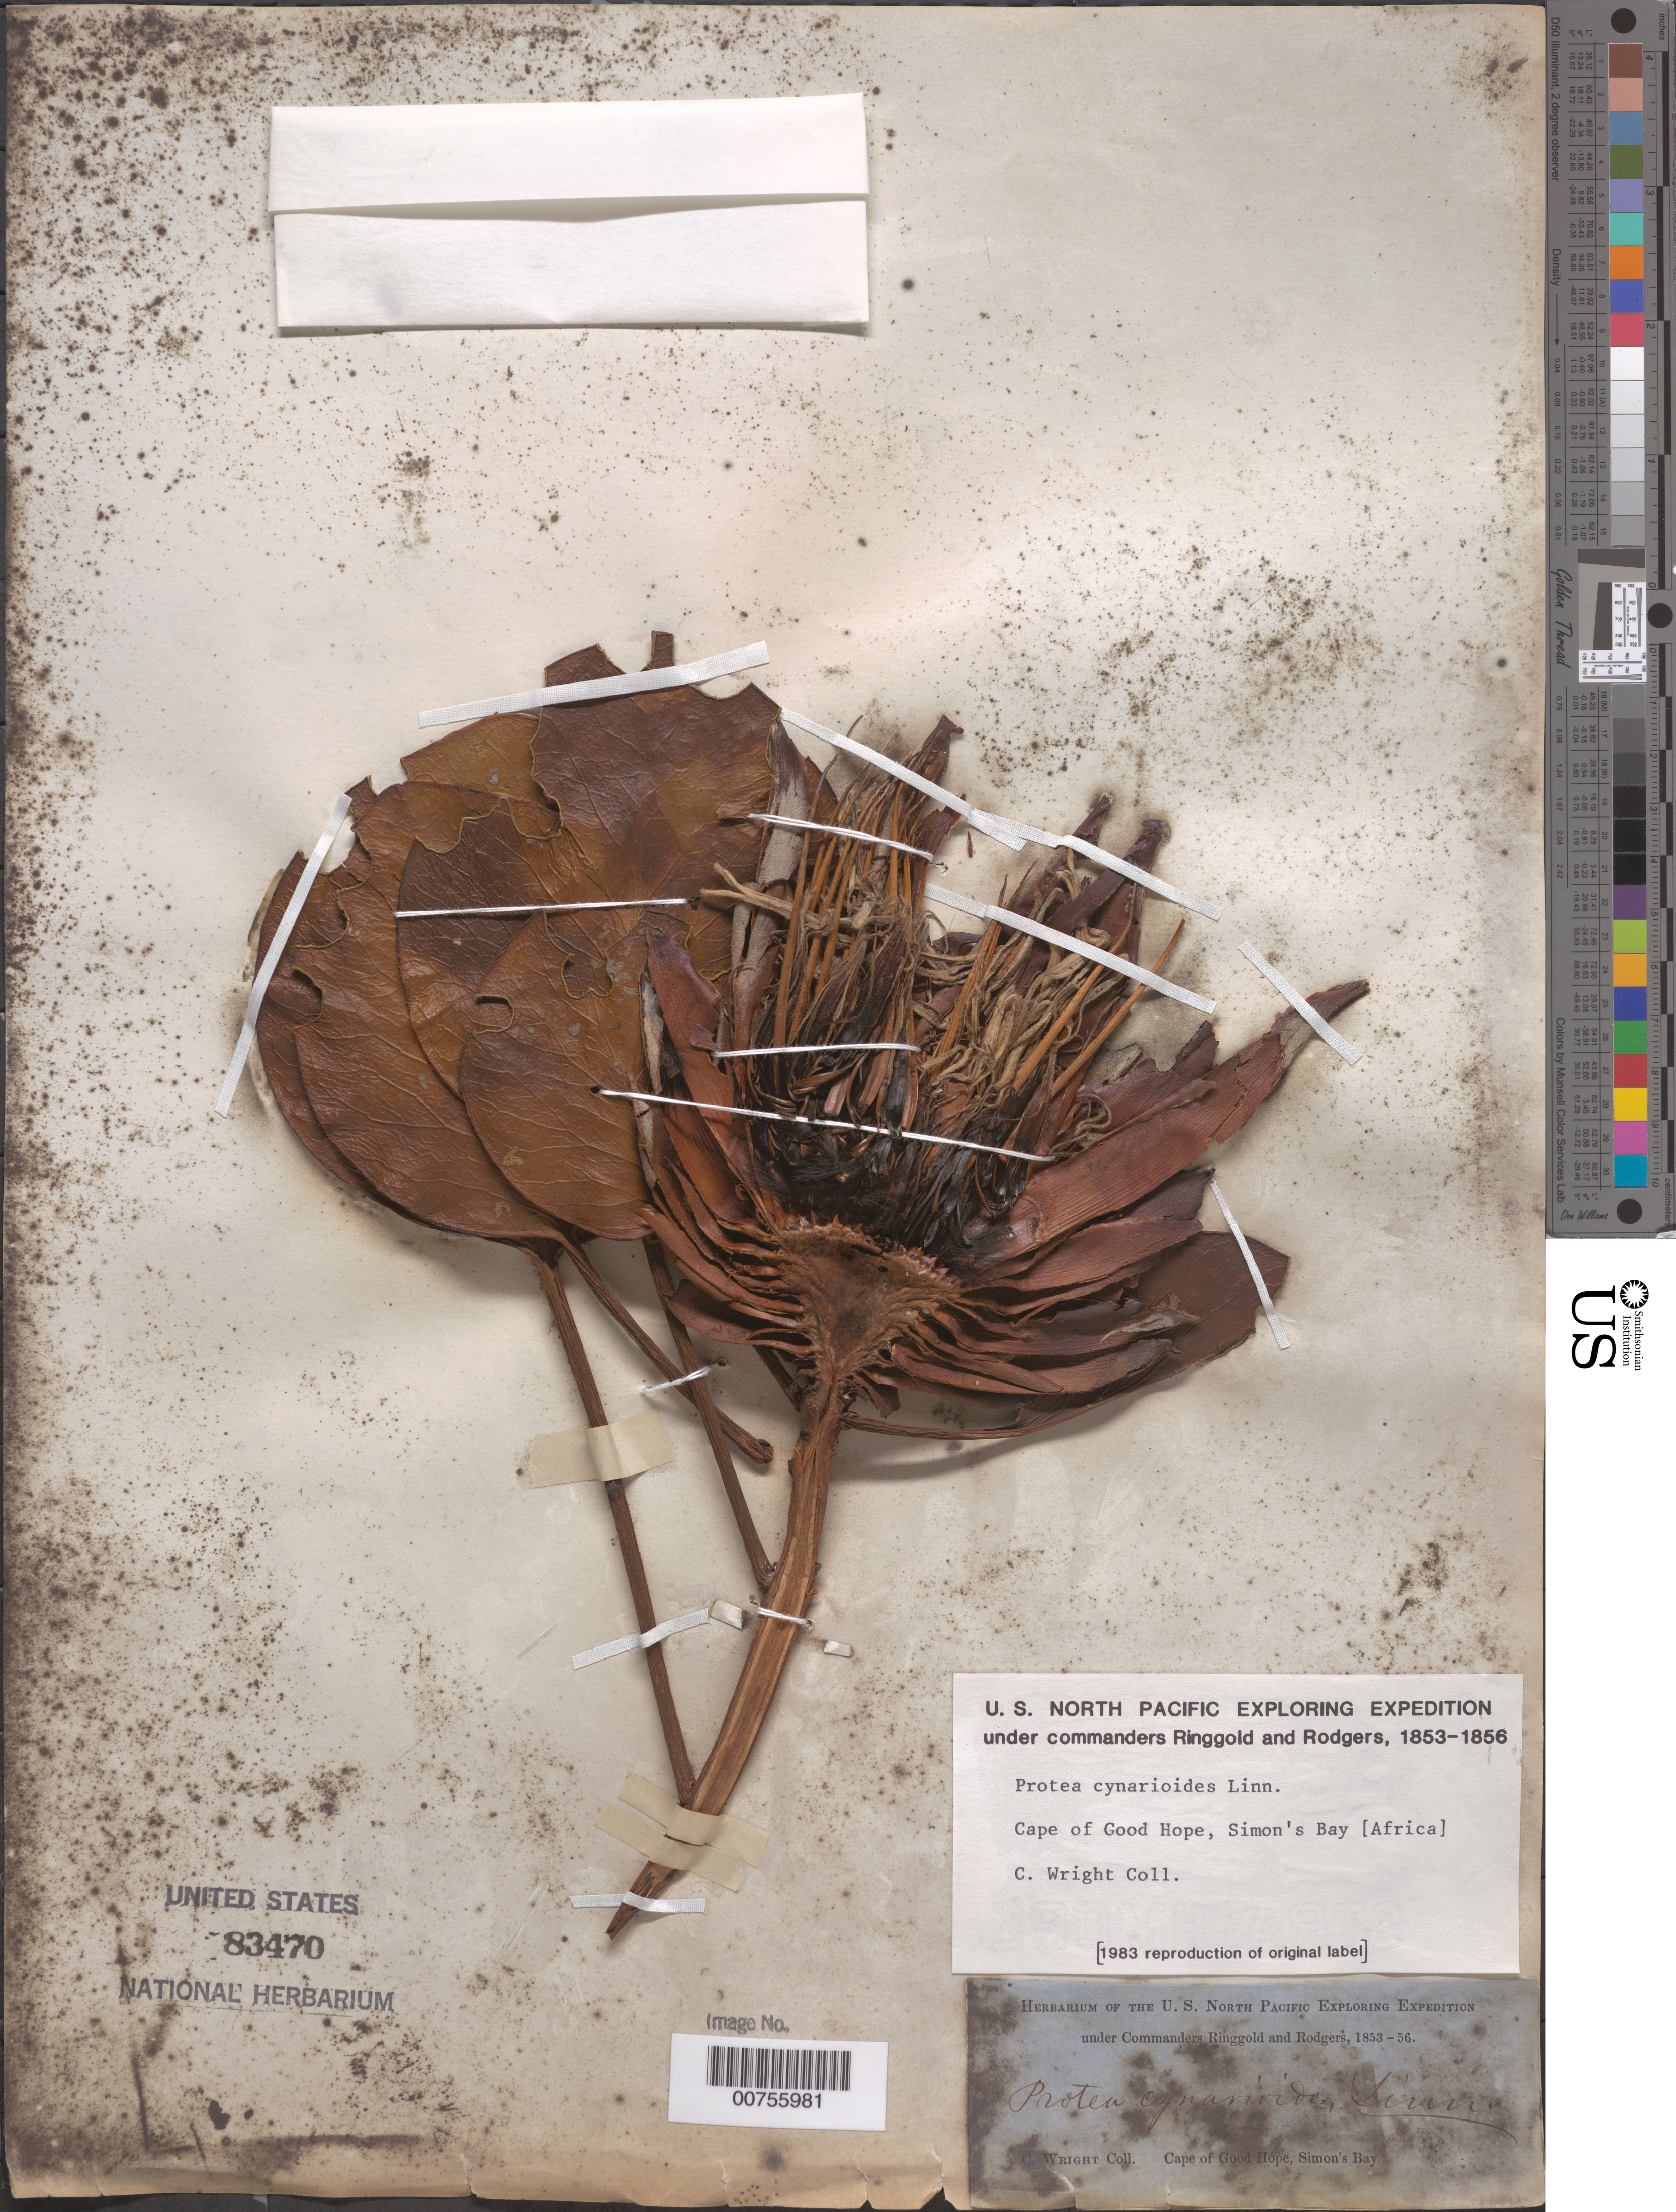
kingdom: Plantae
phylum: Tracheophyta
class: Magnoliopsida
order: Proteales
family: Proteaceae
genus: Protea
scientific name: Protea cynaroides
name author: L.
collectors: C. Wright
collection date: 1853/1856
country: South Africa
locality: Cape of Good Hope, Simon's Bay.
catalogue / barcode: US 83470